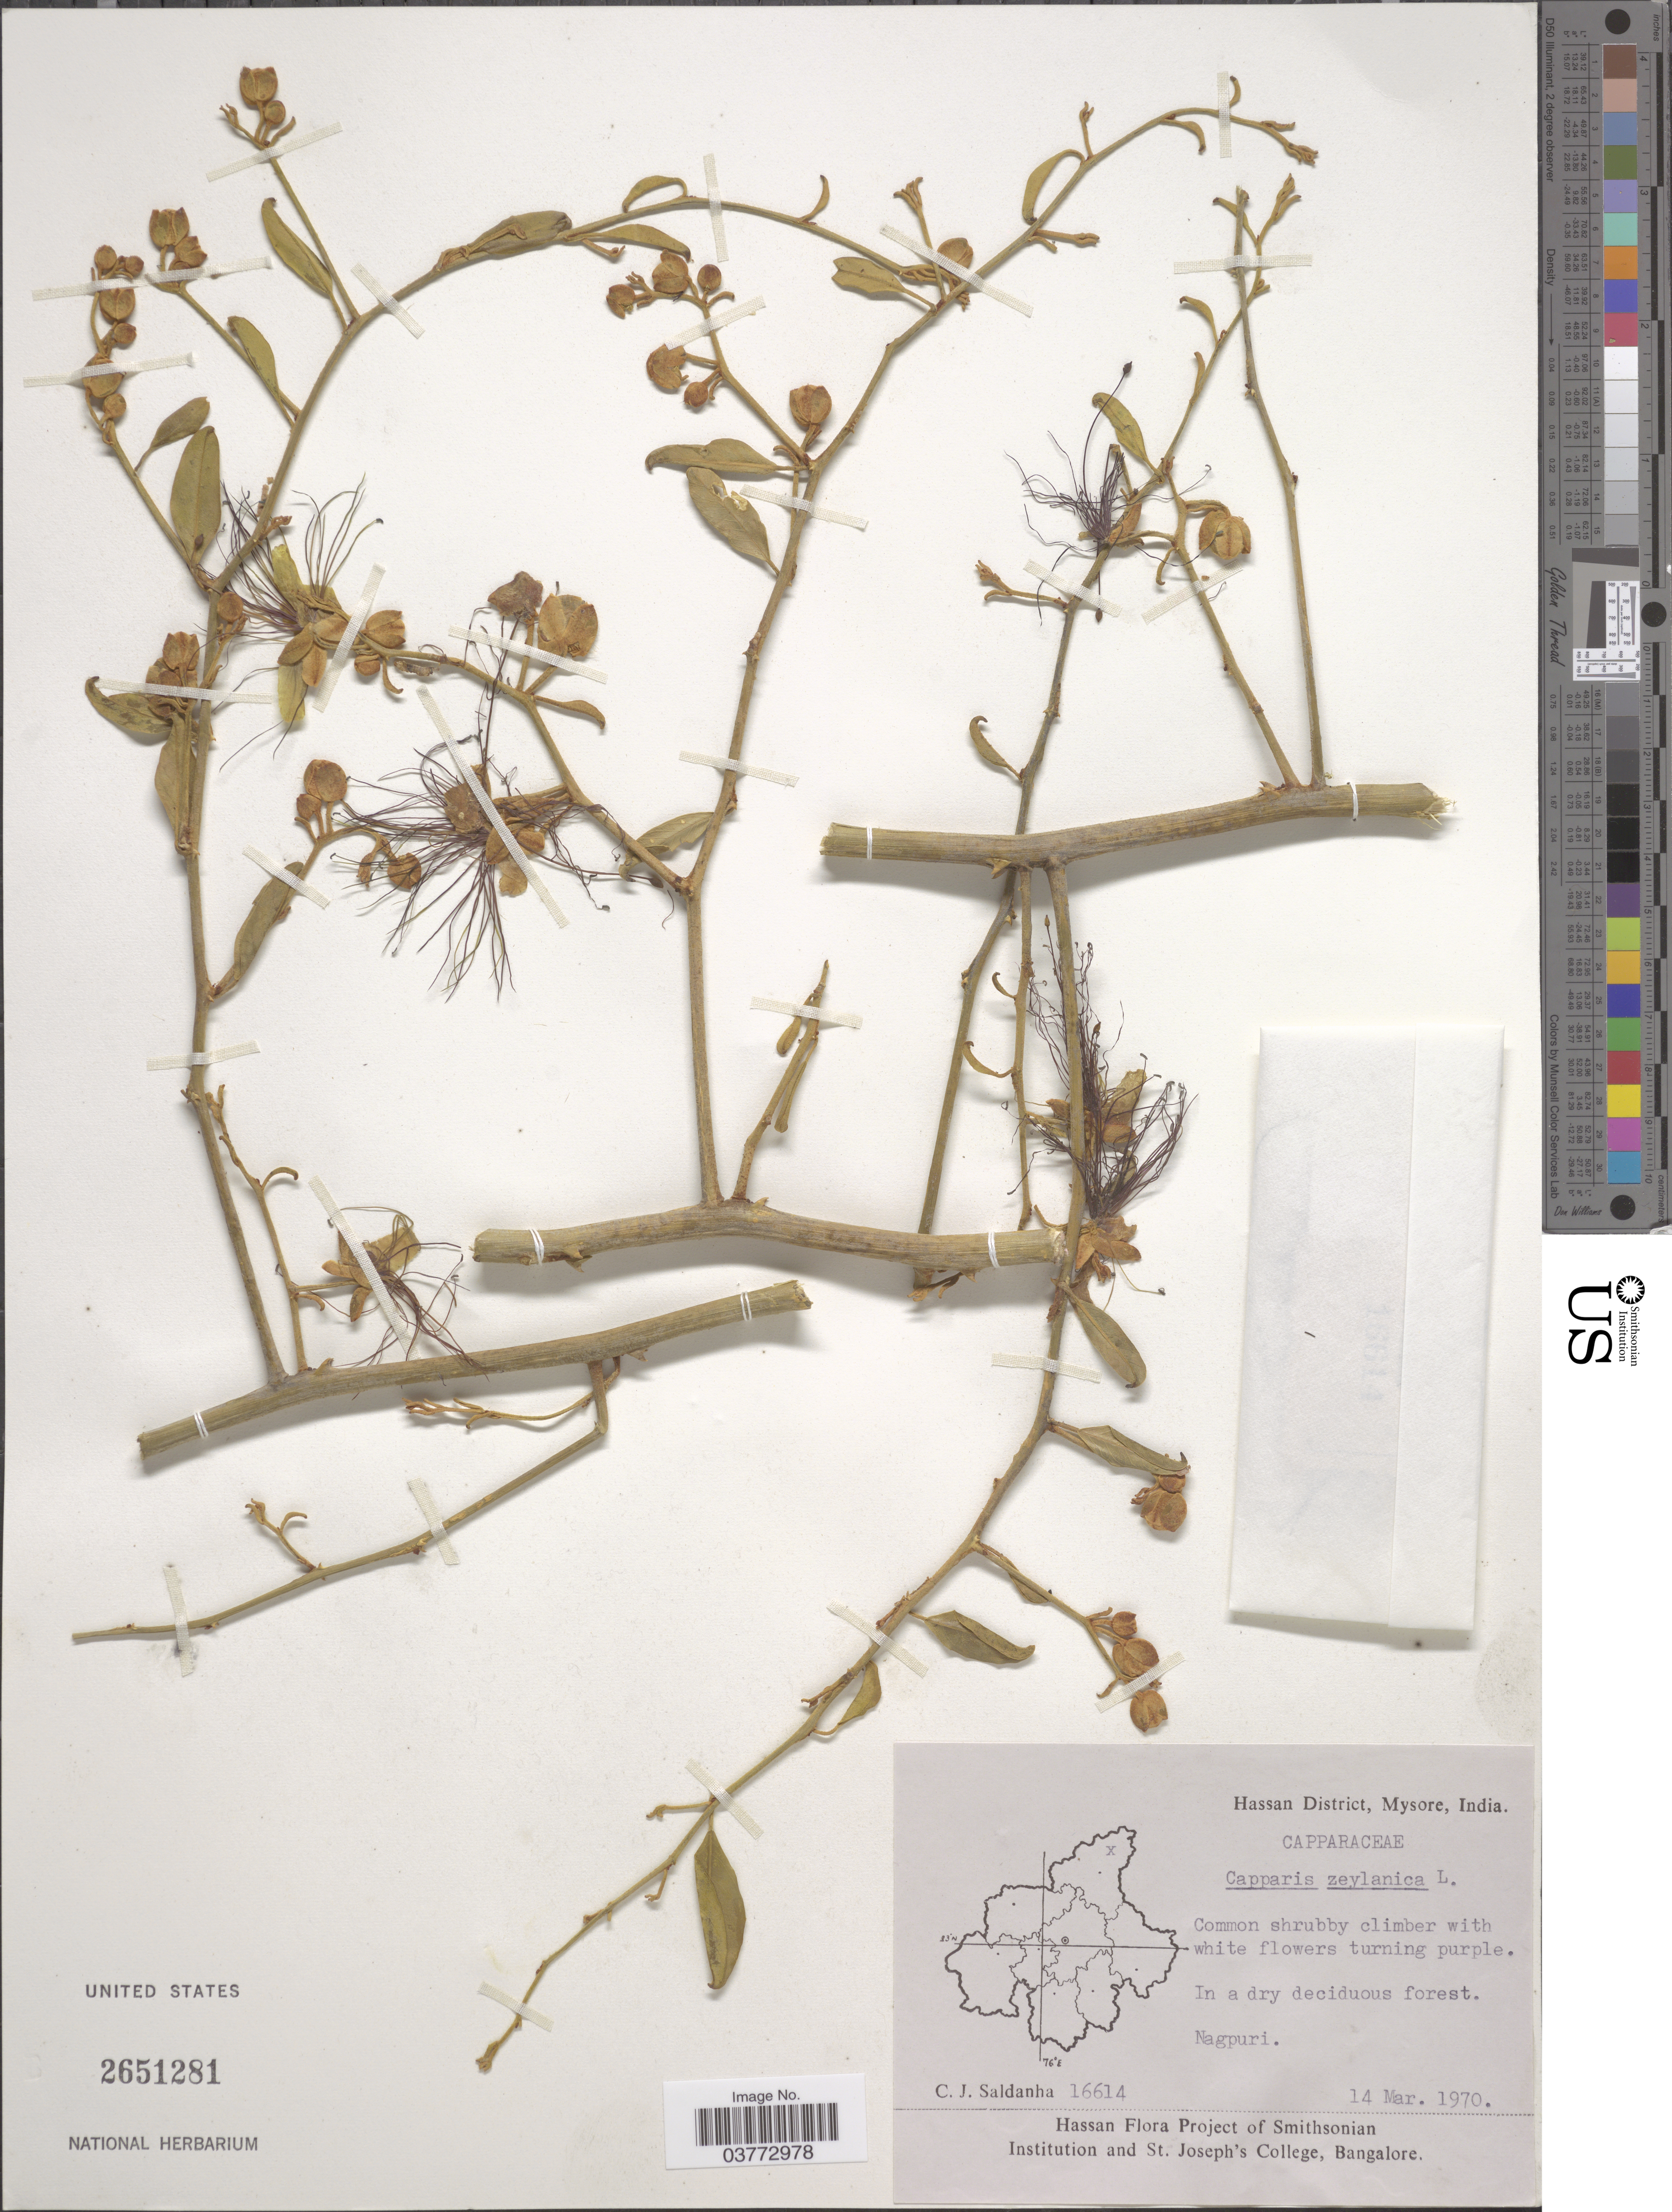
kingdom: Plantae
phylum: Tracheophyta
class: Magnoliopsida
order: Brassicales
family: Capparaceae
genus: Capparis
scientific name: Capparis zeylanica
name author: L.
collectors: C. J. Saldanha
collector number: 16614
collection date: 1970-03-14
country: India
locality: Hassan District, Mysore. Nagpuri.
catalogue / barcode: US 2651281